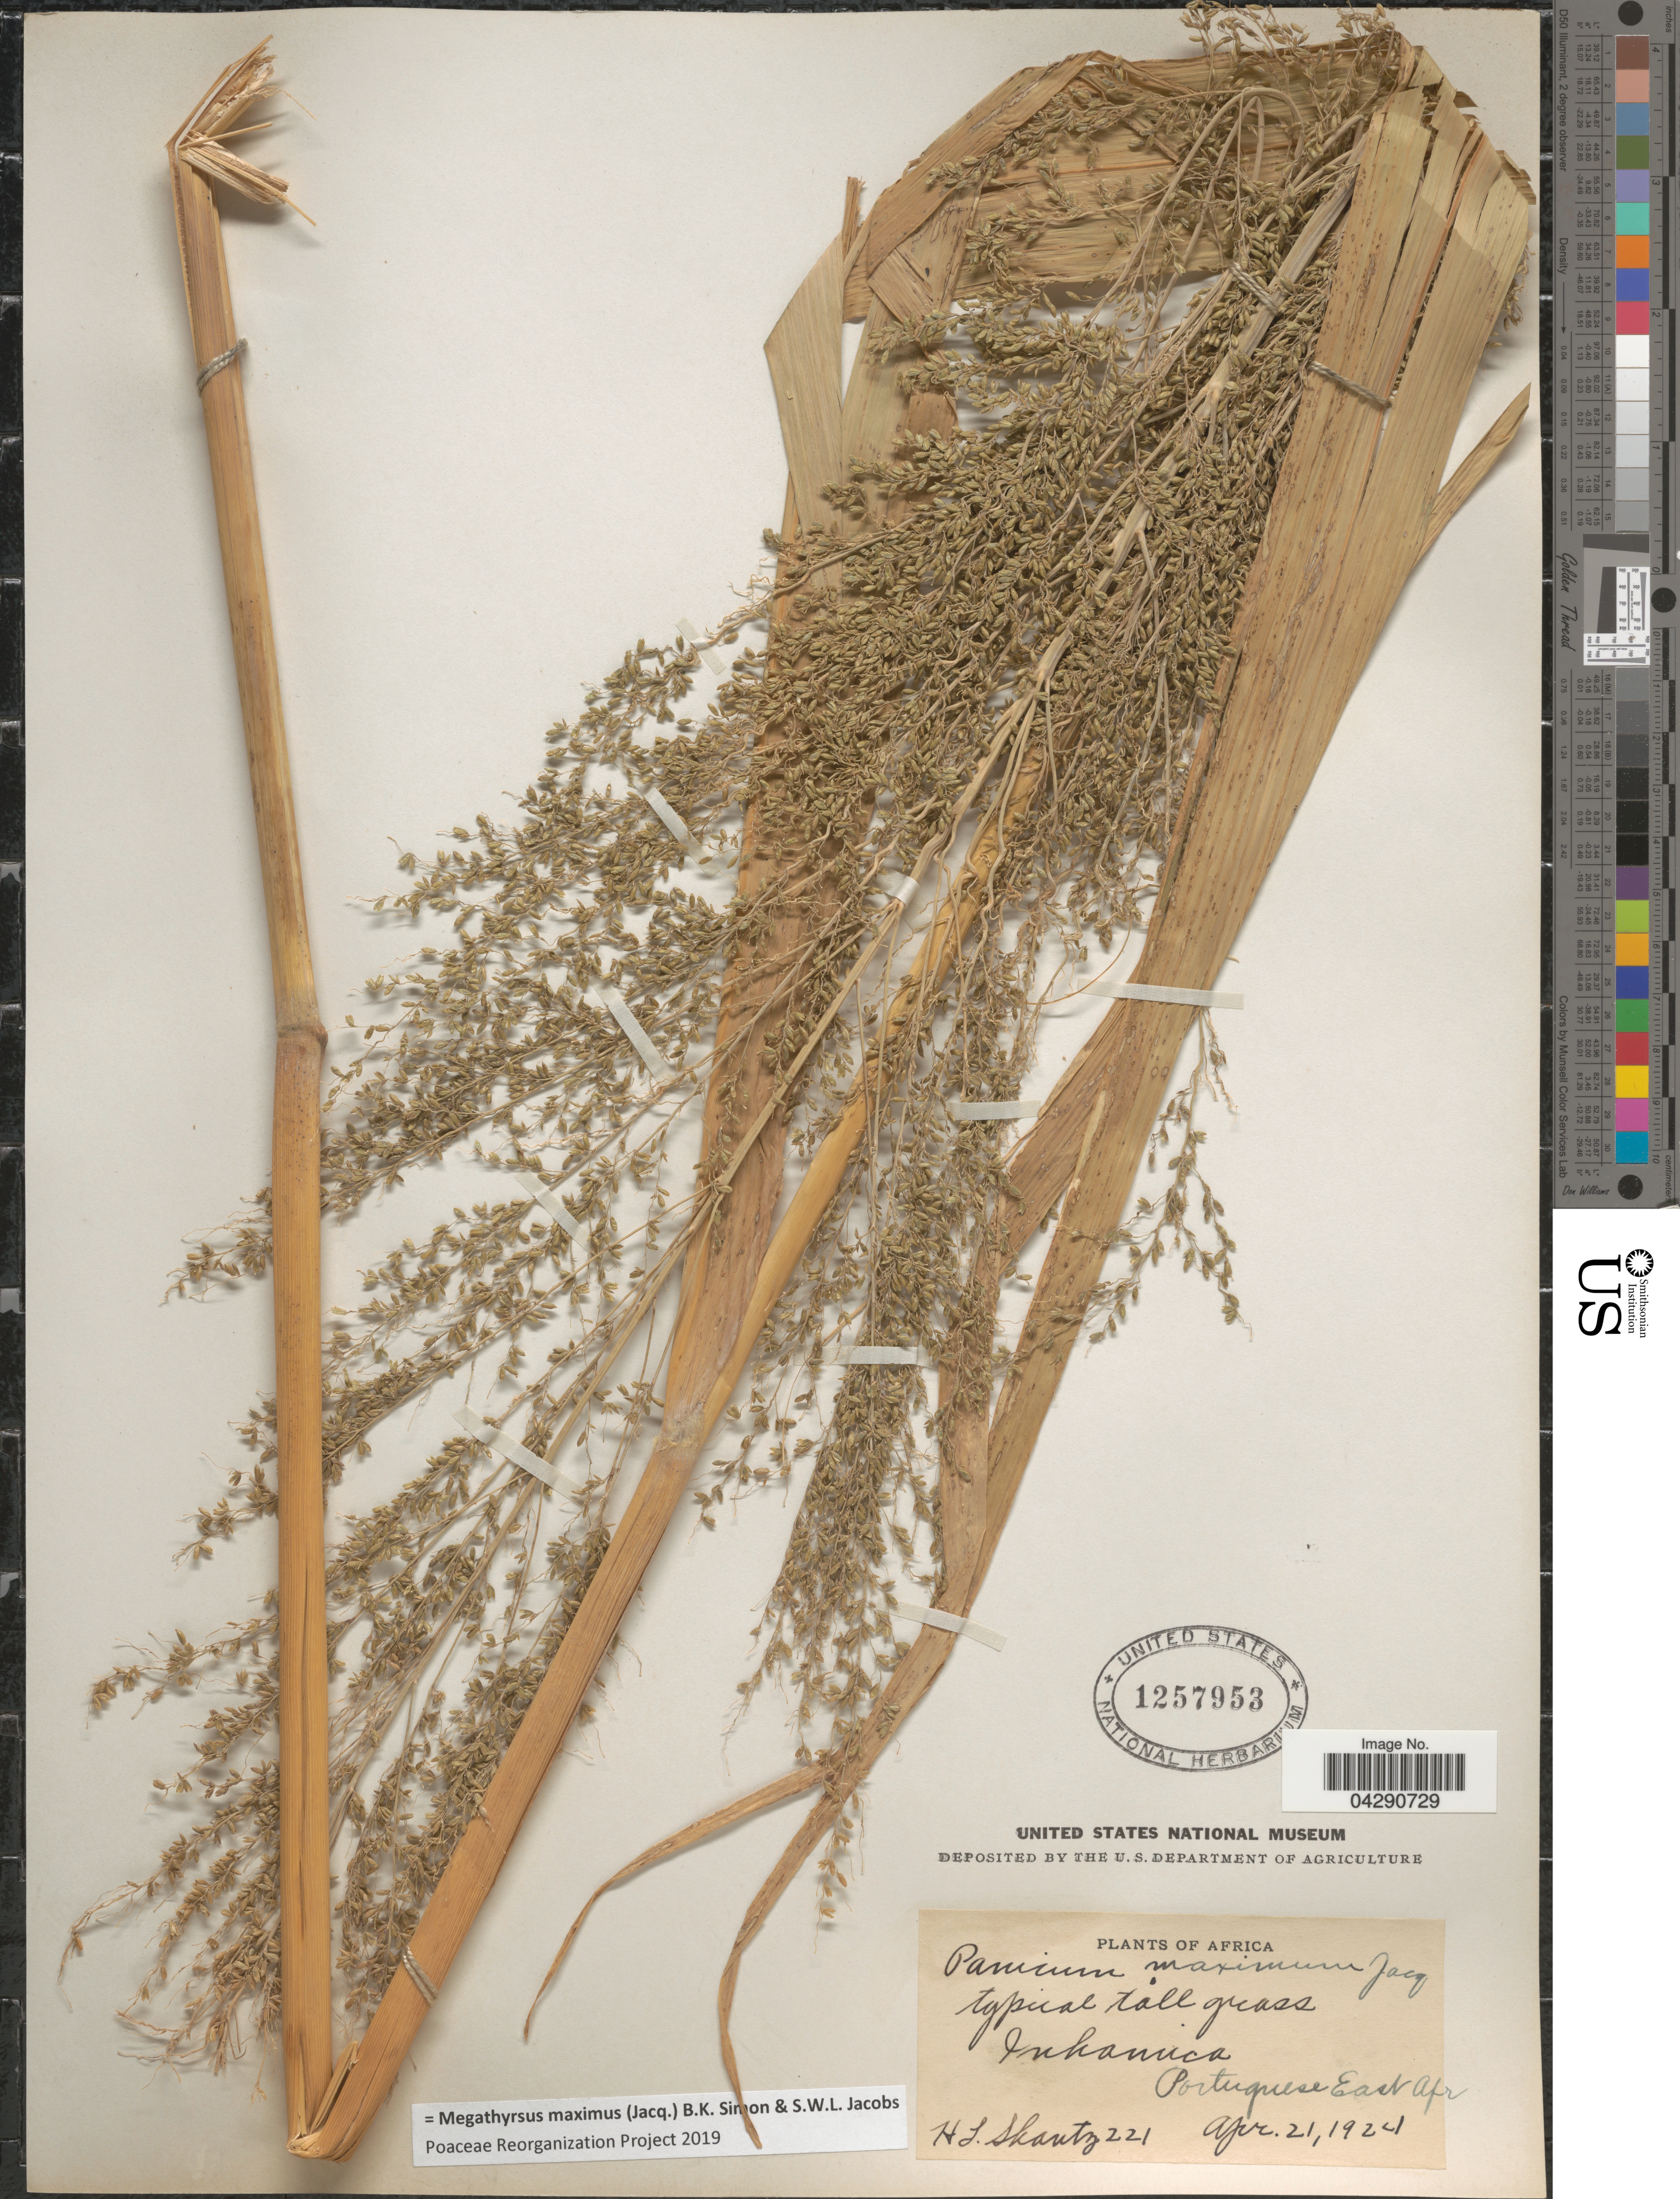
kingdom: Plantae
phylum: Tracheophyta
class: Liliopsida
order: Poales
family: Poaceae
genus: Megathyrsus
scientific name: Megathyrsus maximus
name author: (Jacq.) B.K. Simon & S.W.L. Jacobs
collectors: H. Shantz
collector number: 221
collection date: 1924-04-21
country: Mozambique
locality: Africa. Inhanuca. Portuguese East Afr.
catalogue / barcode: US 1257953